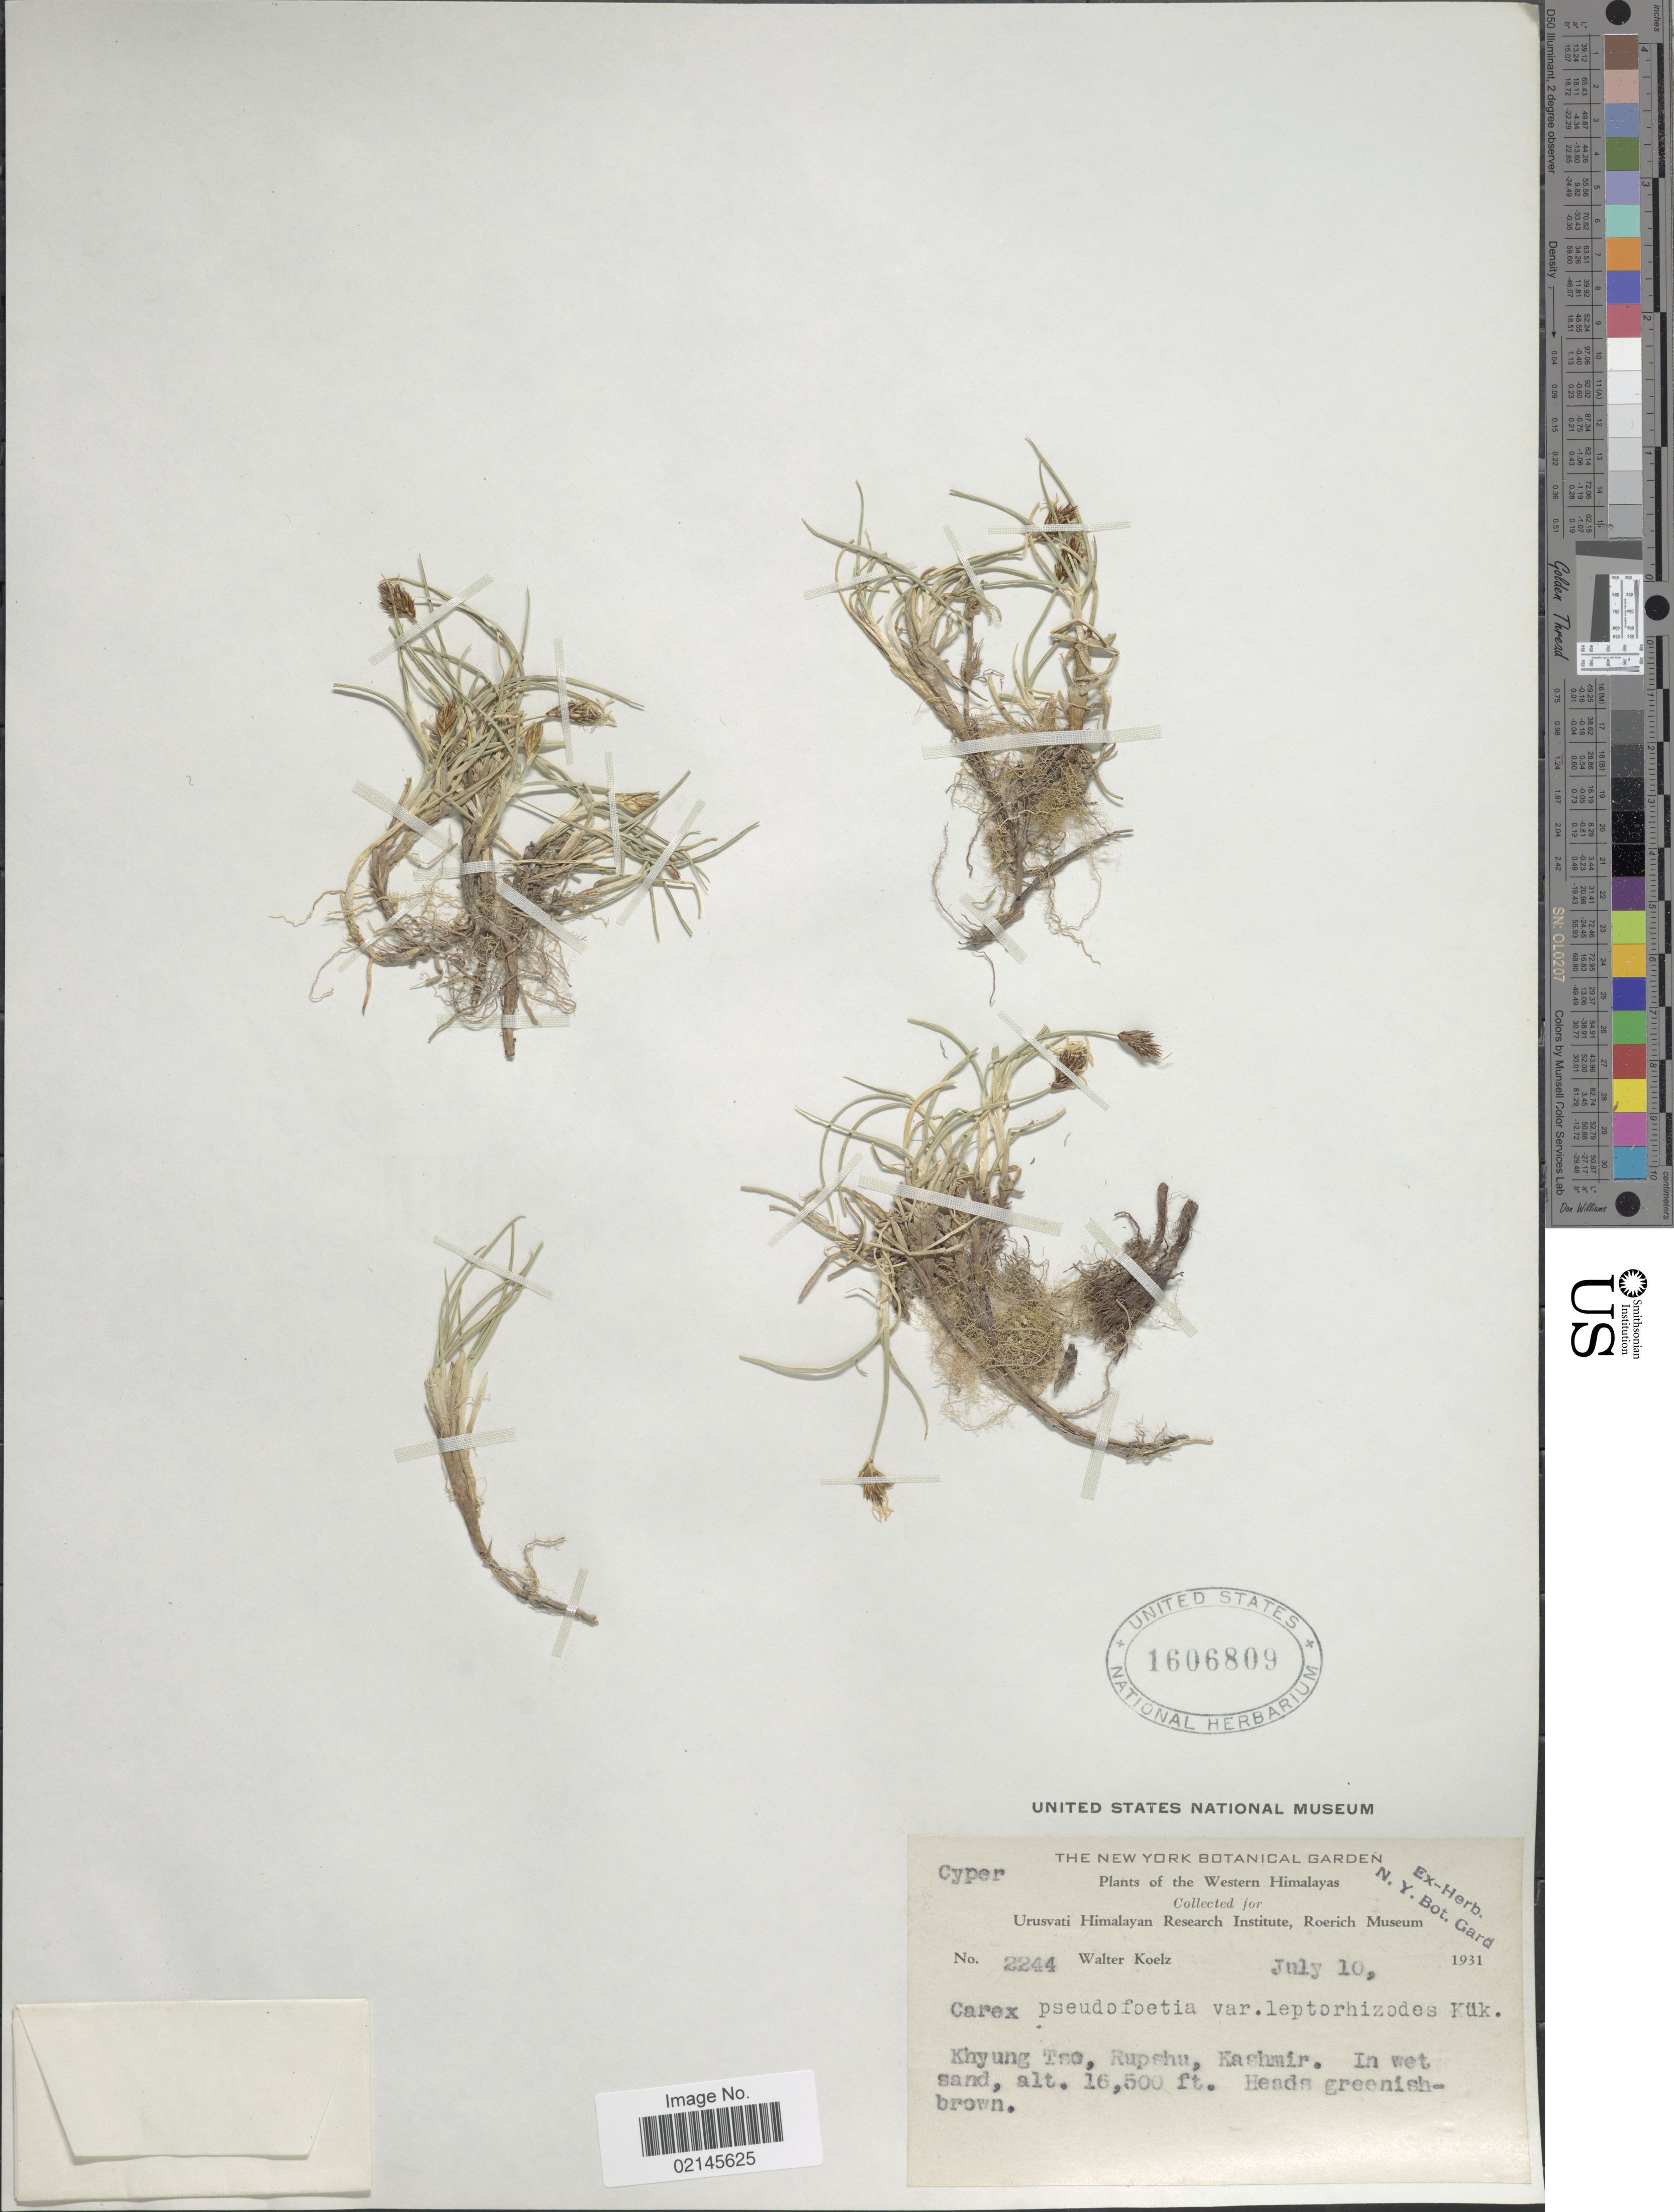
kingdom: Plantae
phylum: Tracheophyta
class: Liliopsida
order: Poales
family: Cyperaceae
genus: Carex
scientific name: Carex pseudofoetida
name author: Kük.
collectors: W. N. Koelz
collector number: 2244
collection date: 1931-07-10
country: India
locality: Western Himalayas, Khyung Tso, Rupshu, Kashmir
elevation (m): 5029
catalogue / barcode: US 1606809